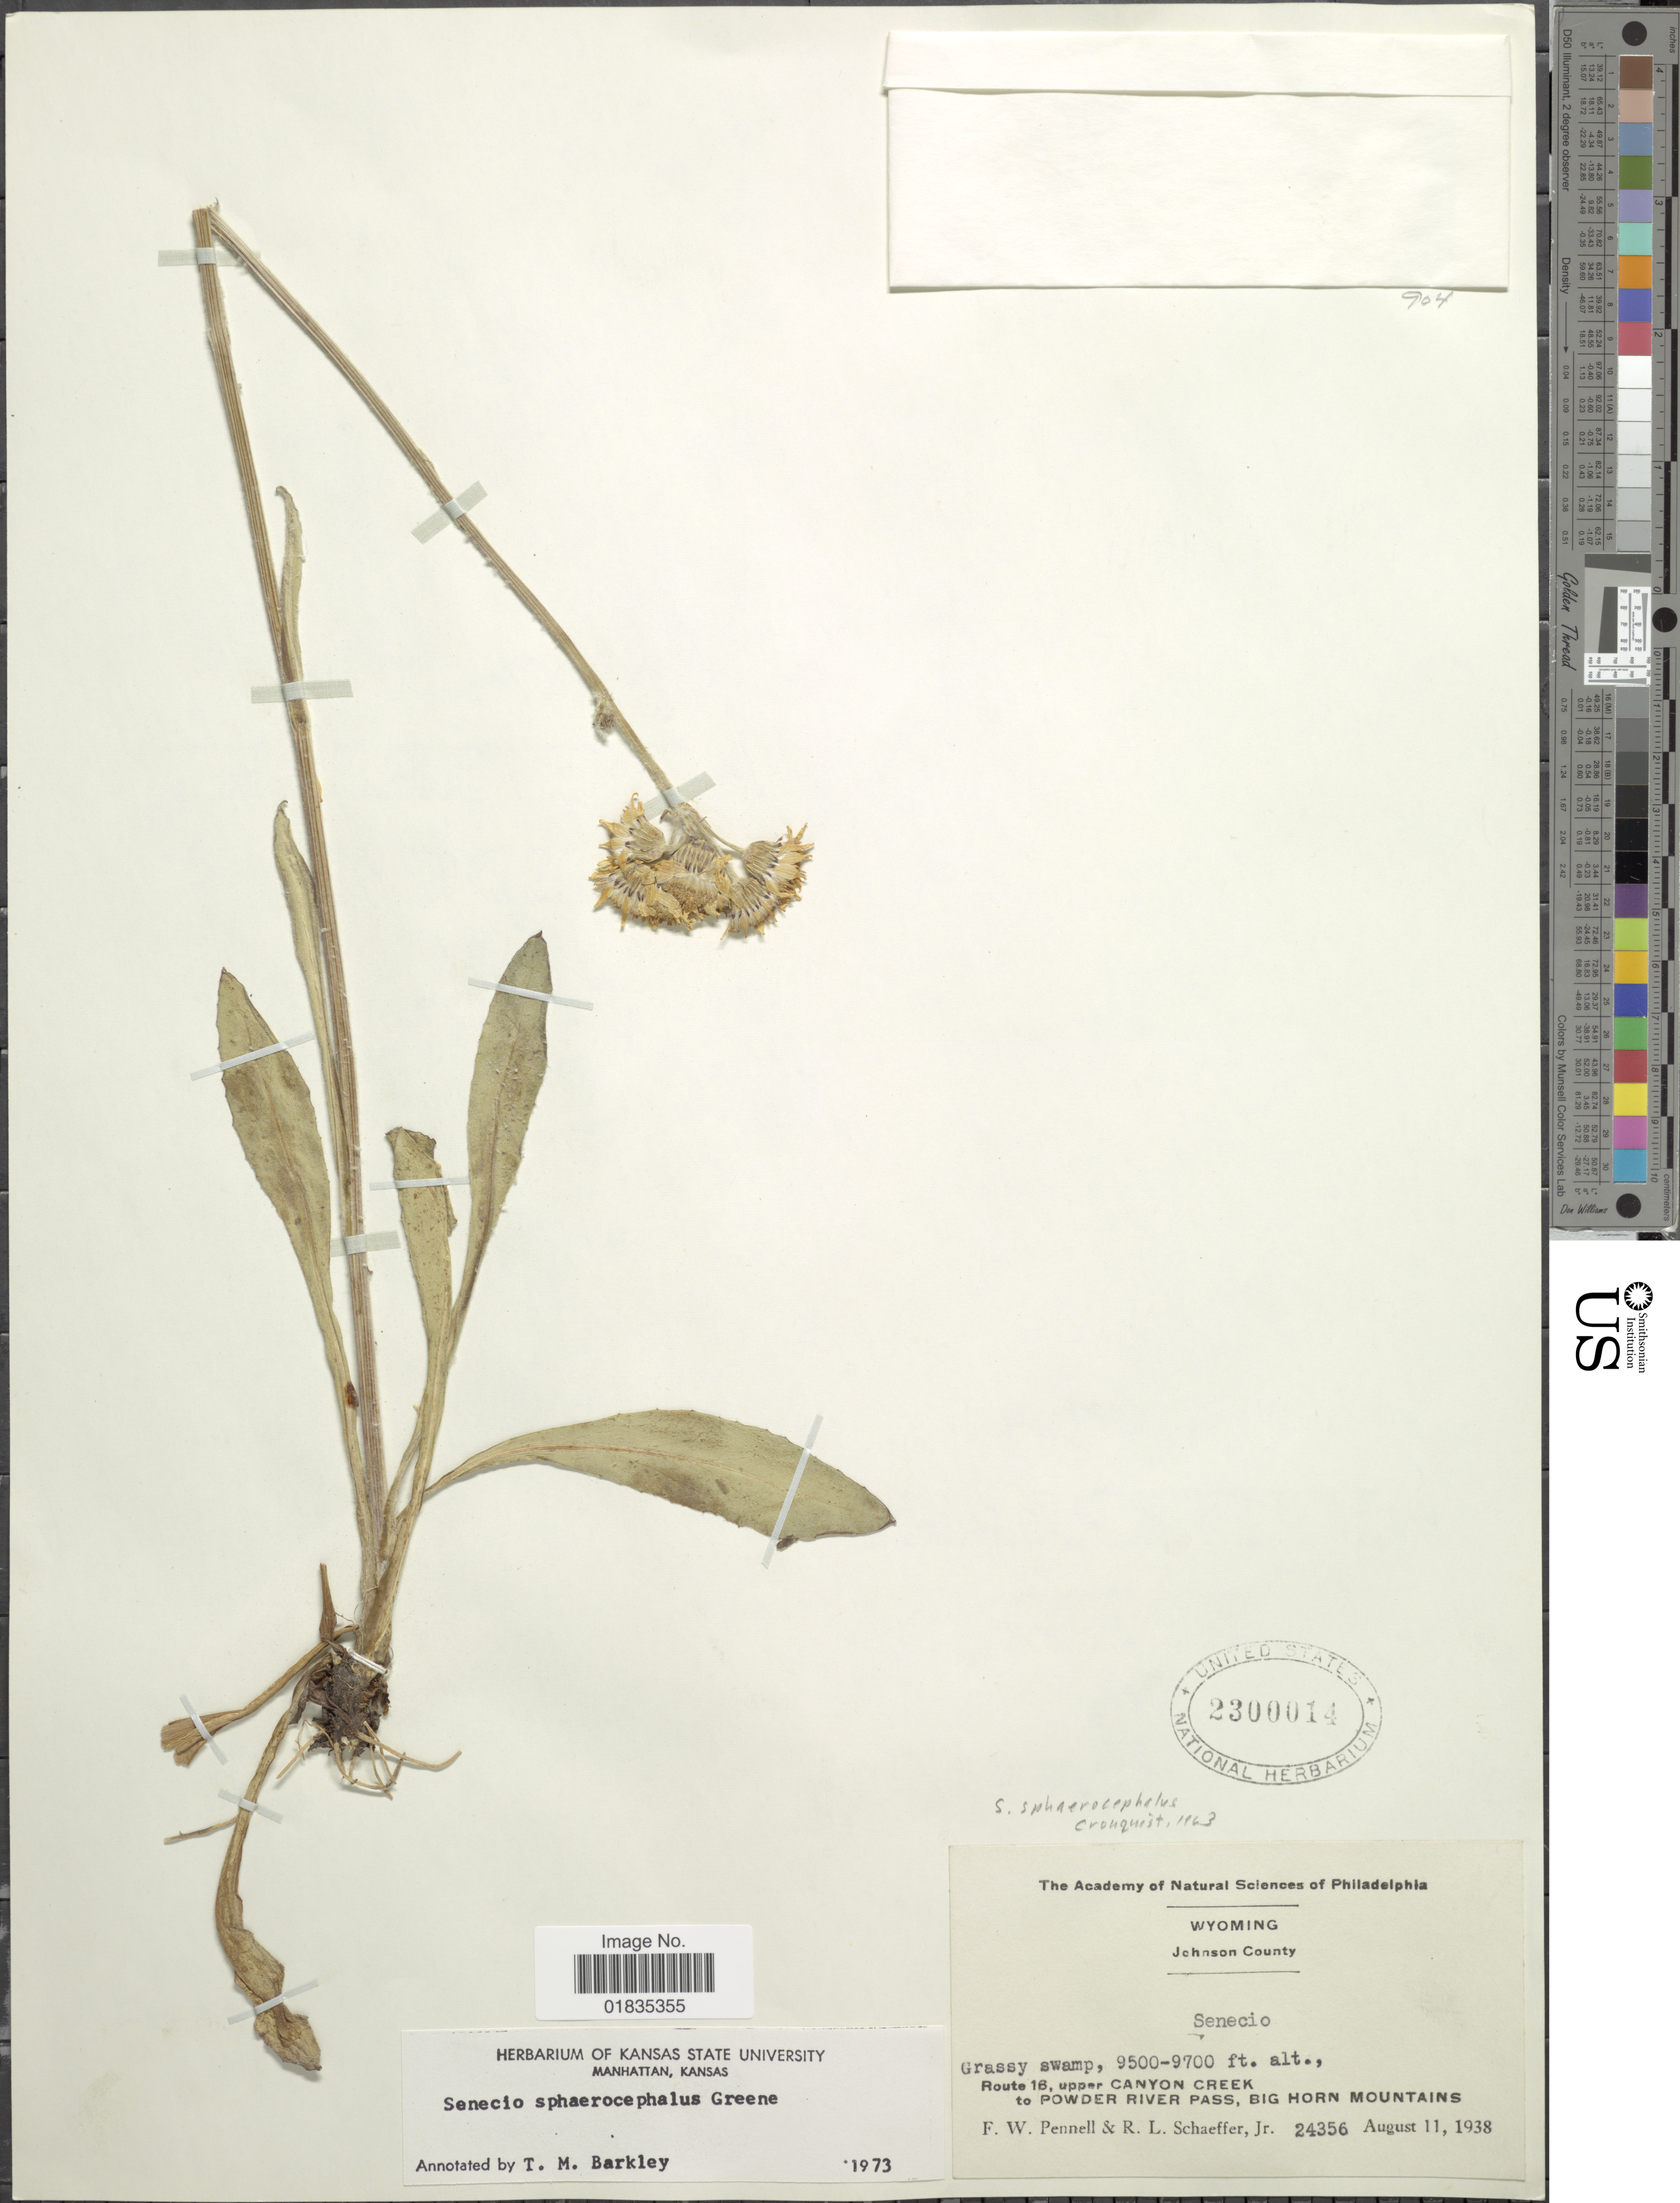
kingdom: Plantae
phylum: Tracheophyta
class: Magnoliopsida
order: Asterales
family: Asteraceae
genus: Senecio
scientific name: Senecio sphaerocephalus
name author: Greene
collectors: F. W. Pennell & R. L. Schaeffer Jr.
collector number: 24356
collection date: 1938-08-11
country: United States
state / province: Wyoming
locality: Johnson County, grassy swamp, Route 16, upper Canyon Creek to Powder River Pass, Big Horn Mountains.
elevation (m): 2896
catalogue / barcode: US 2300014